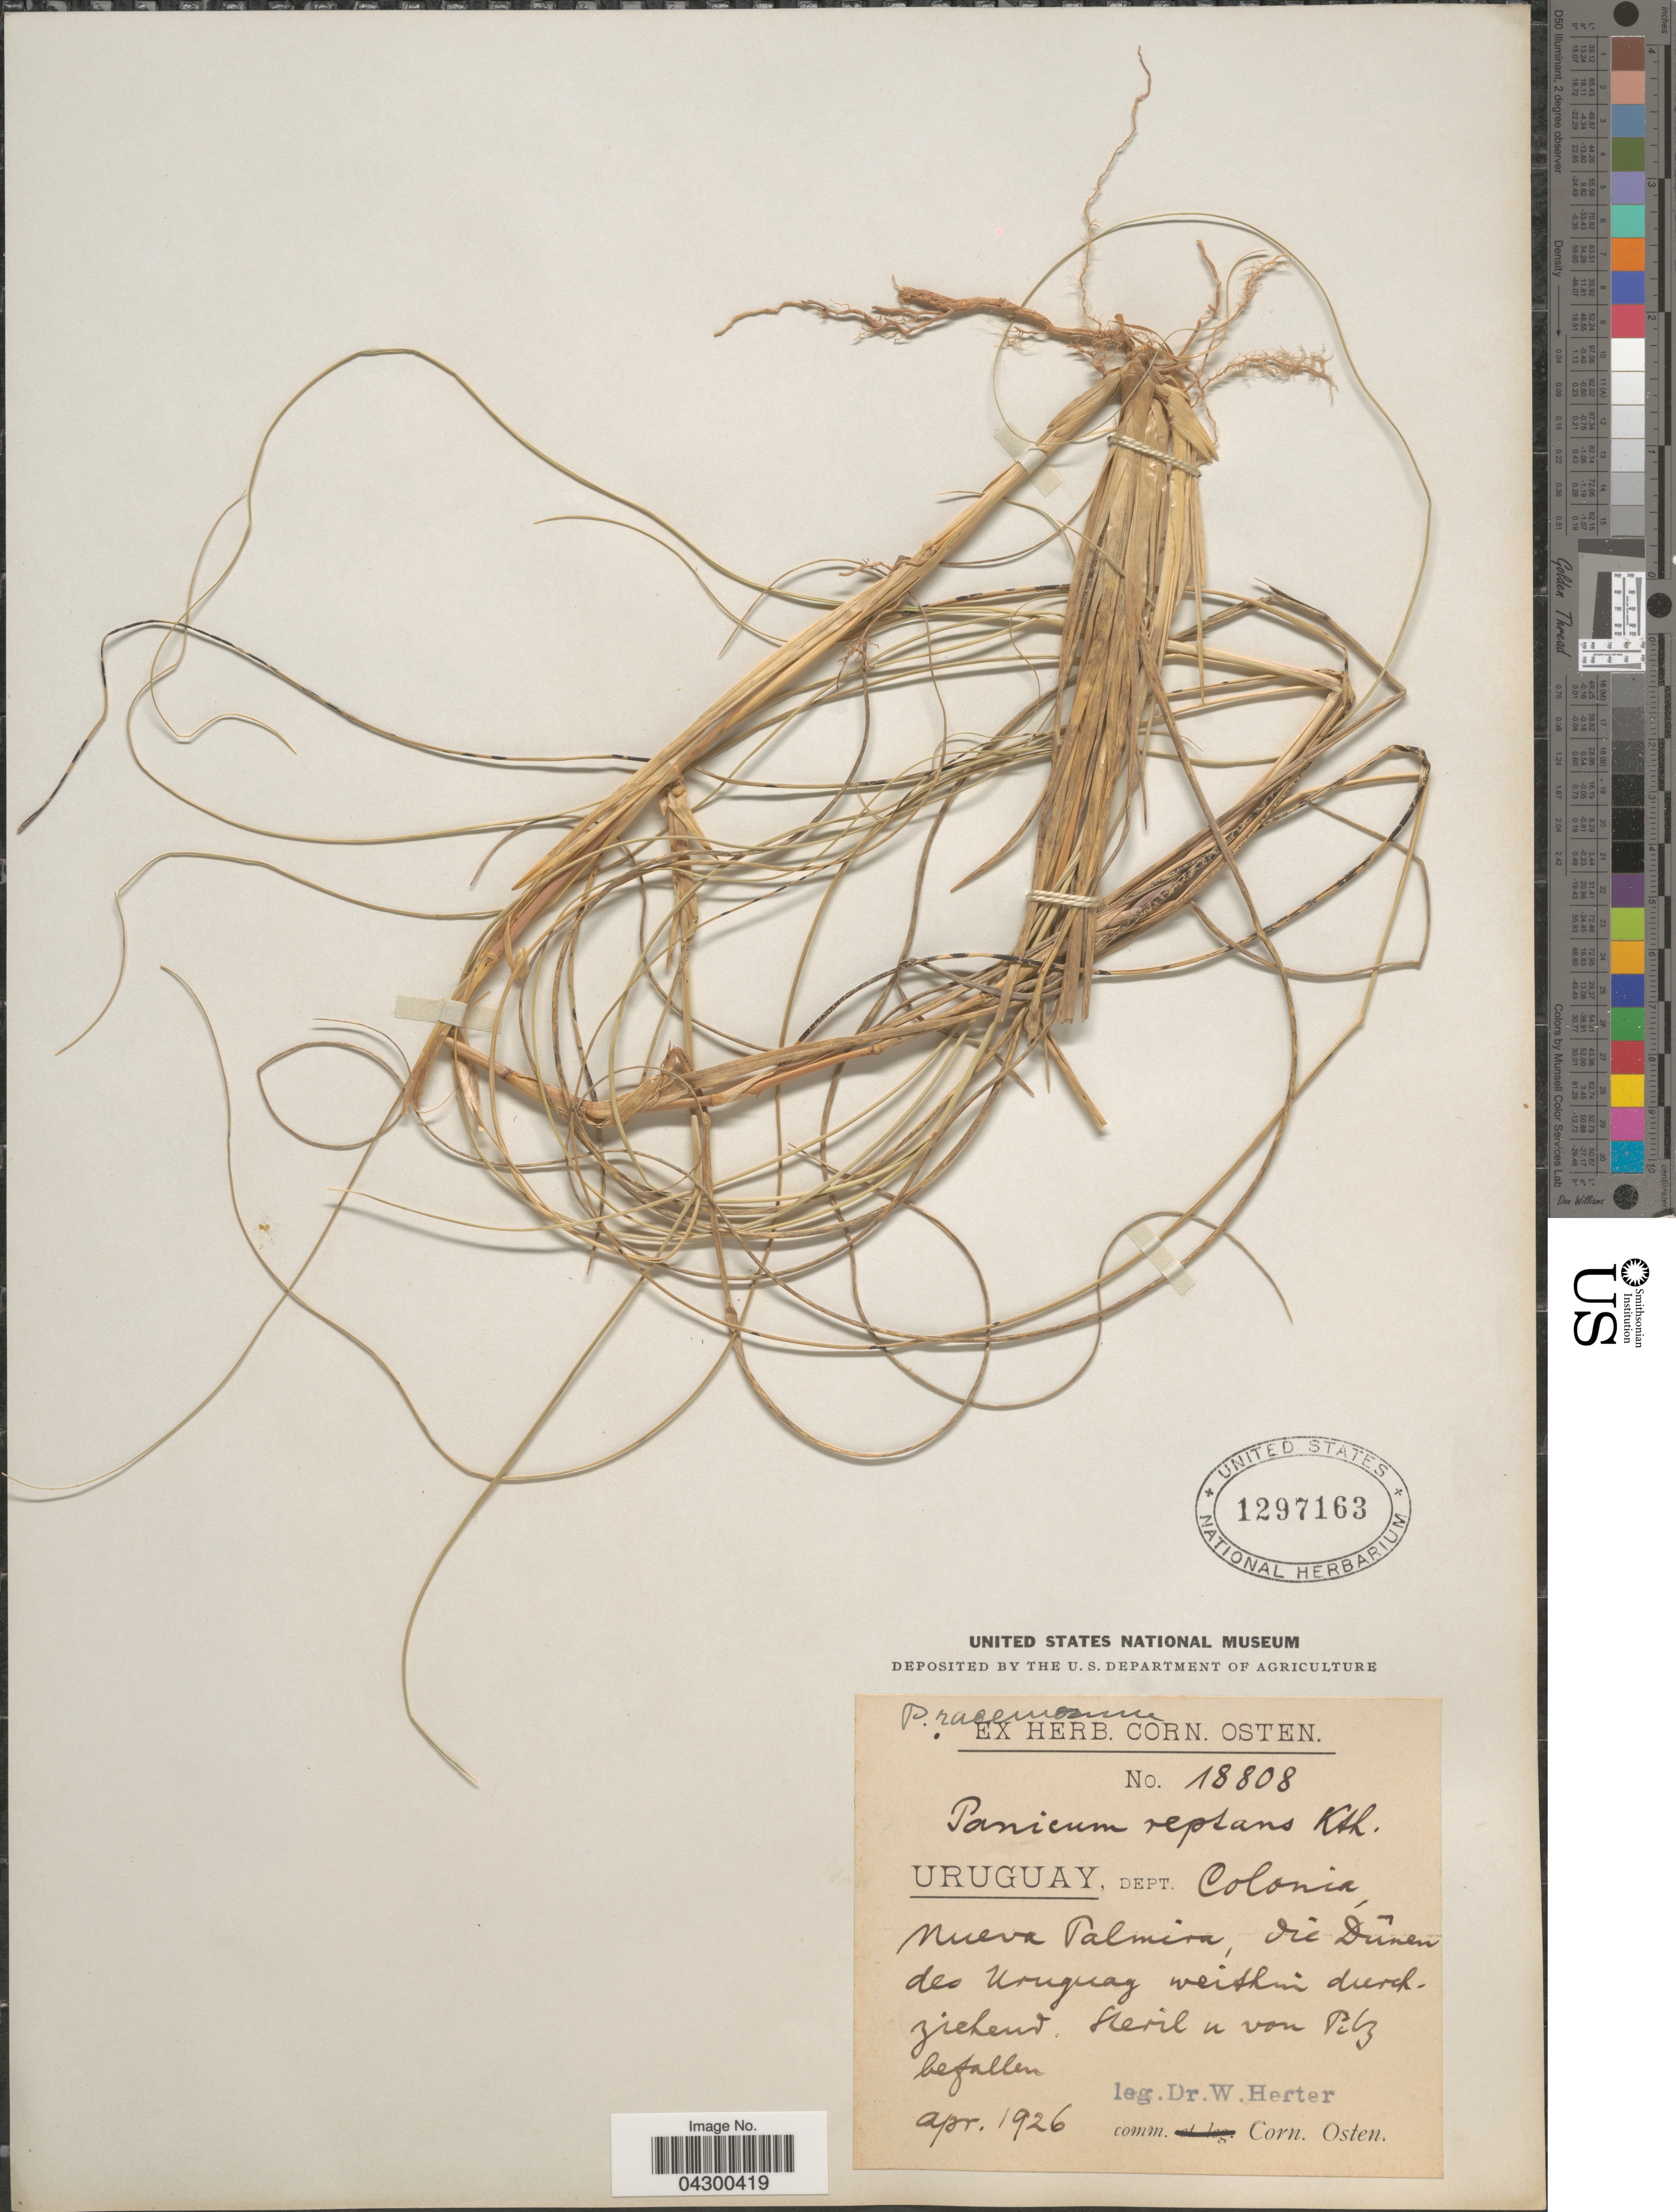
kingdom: Plantae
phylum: Tracheophyta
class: Liliopsida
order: Poales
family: Poaceae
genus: Panicum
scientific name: Panicum racemosum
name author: (P. Beauv.) Spreng.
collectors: W. G. Herter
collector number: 18808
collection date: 1926-04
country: Uruguay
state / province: Colonia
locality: Dept. Colonia, Nueva Palmira, die Dûnen des Uruguay weithin [interpreted] durchziehend Steril u [interpreted] von [interpreted] Pilz befallen.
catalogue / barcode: US 1297163